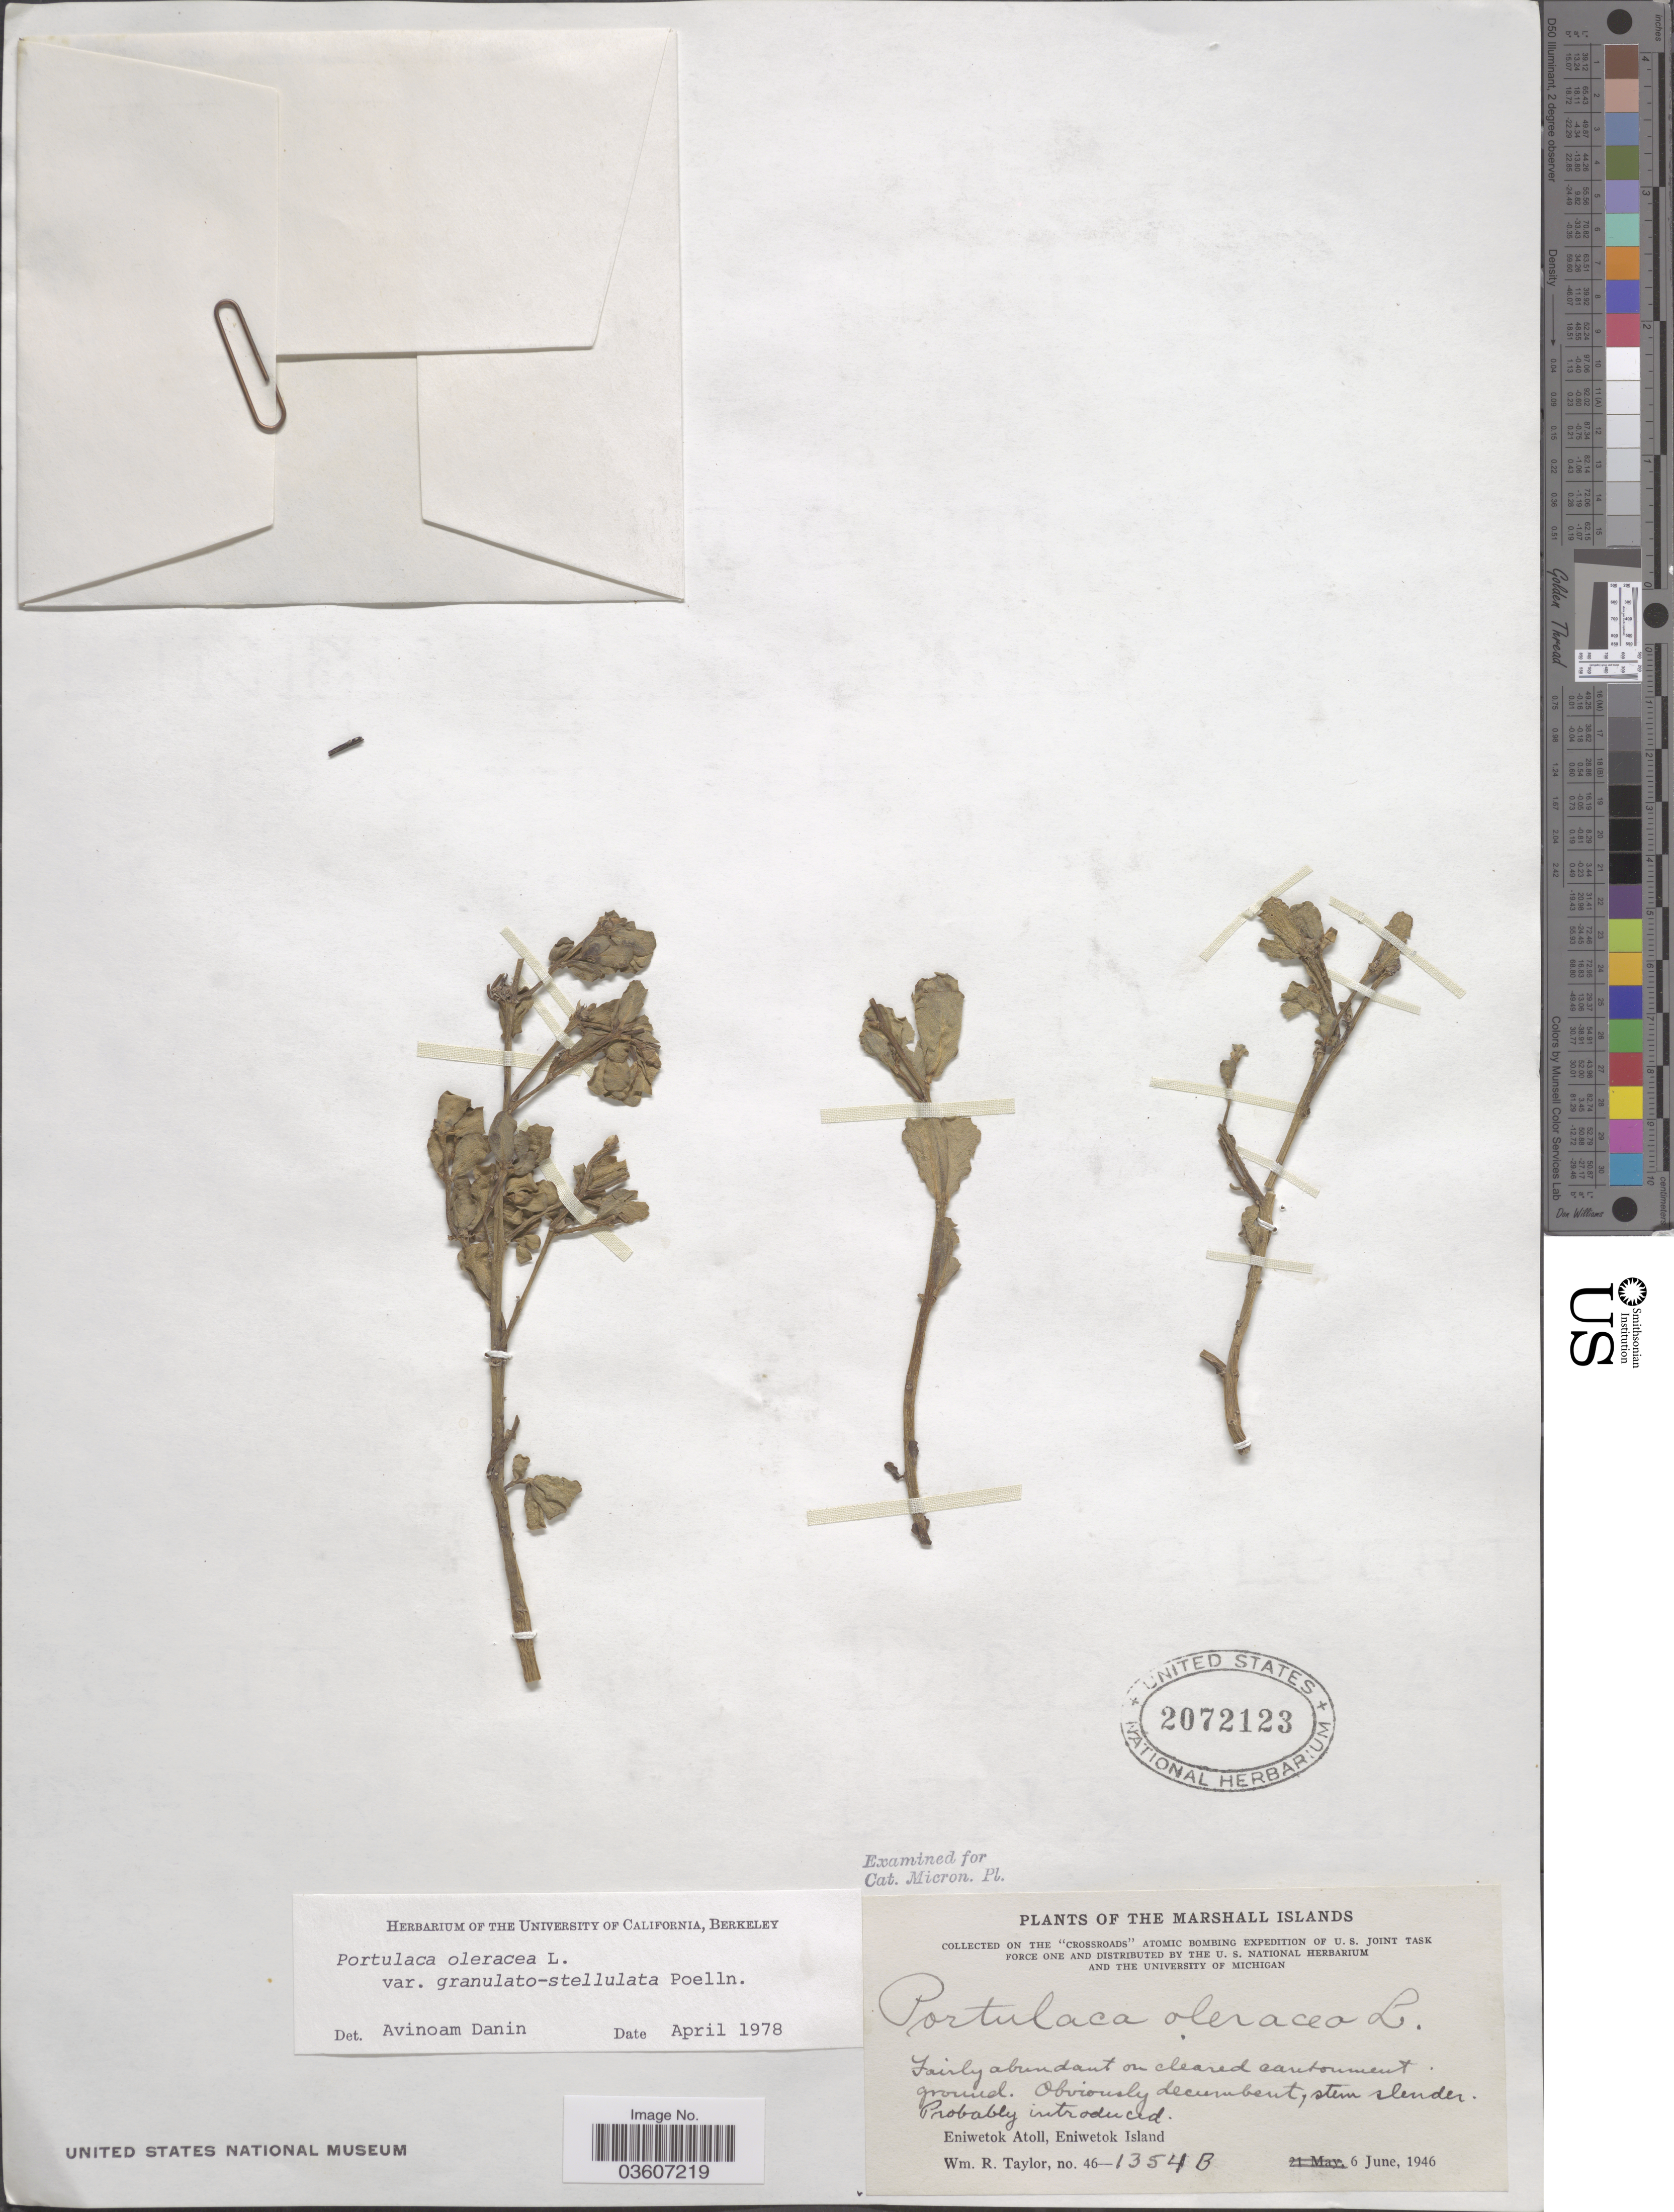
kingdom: Plantae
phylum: Tracheophyta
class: Magnoliopsida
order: Caryophyllales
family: Portulacaceae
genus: Portulaca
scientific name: Portulaca oleracea var. granulatostellulata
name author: Poelln.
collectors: W. R. Taylor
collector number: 46-1354B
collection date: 1946-06-06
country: Marshall Islands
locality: Eniwetok Atoll, Eniwetok Island.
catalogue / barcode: US 2072123